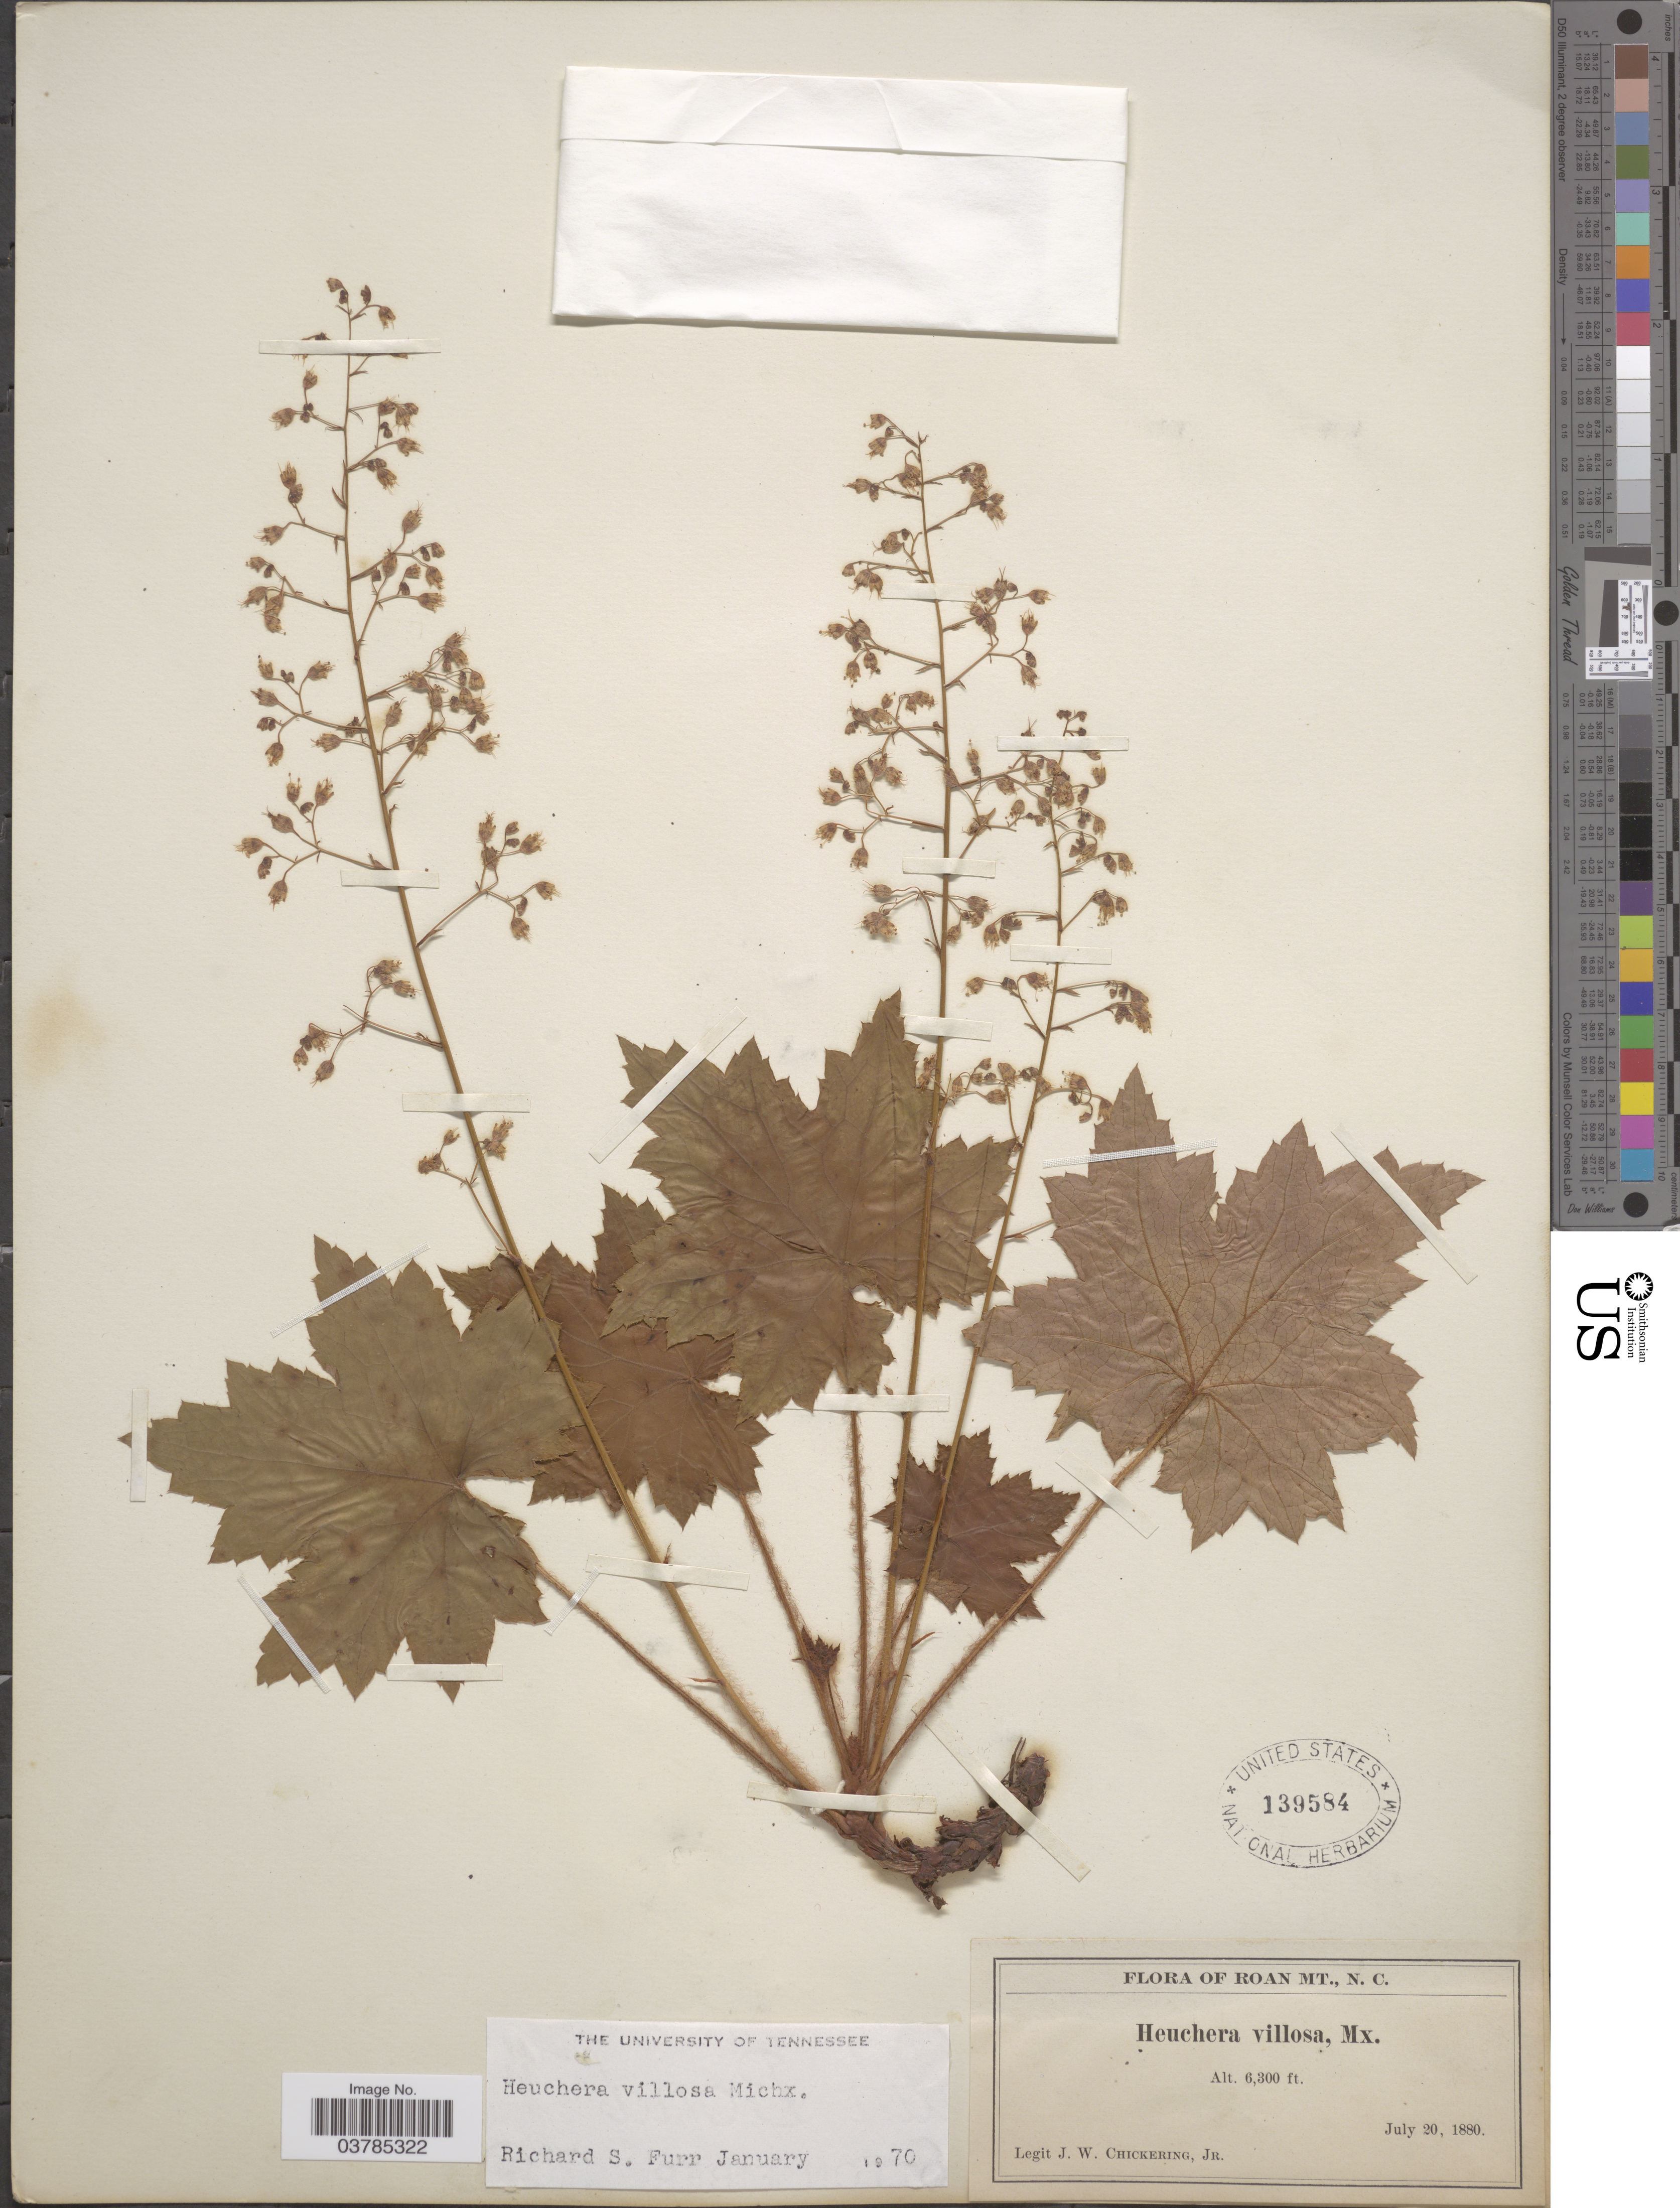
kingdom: Plantae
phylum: Tracheophyta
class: Magnoliopsida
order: Saxifragales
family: Saxifragaceae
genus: Heuchera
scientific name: Heuchera villosa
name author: Michx.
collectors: J. W. Chickering Jr.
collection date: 1880-07-20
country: United States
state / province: North Carolina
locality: Roan Mt.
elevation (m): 1920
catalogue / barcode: US 139584